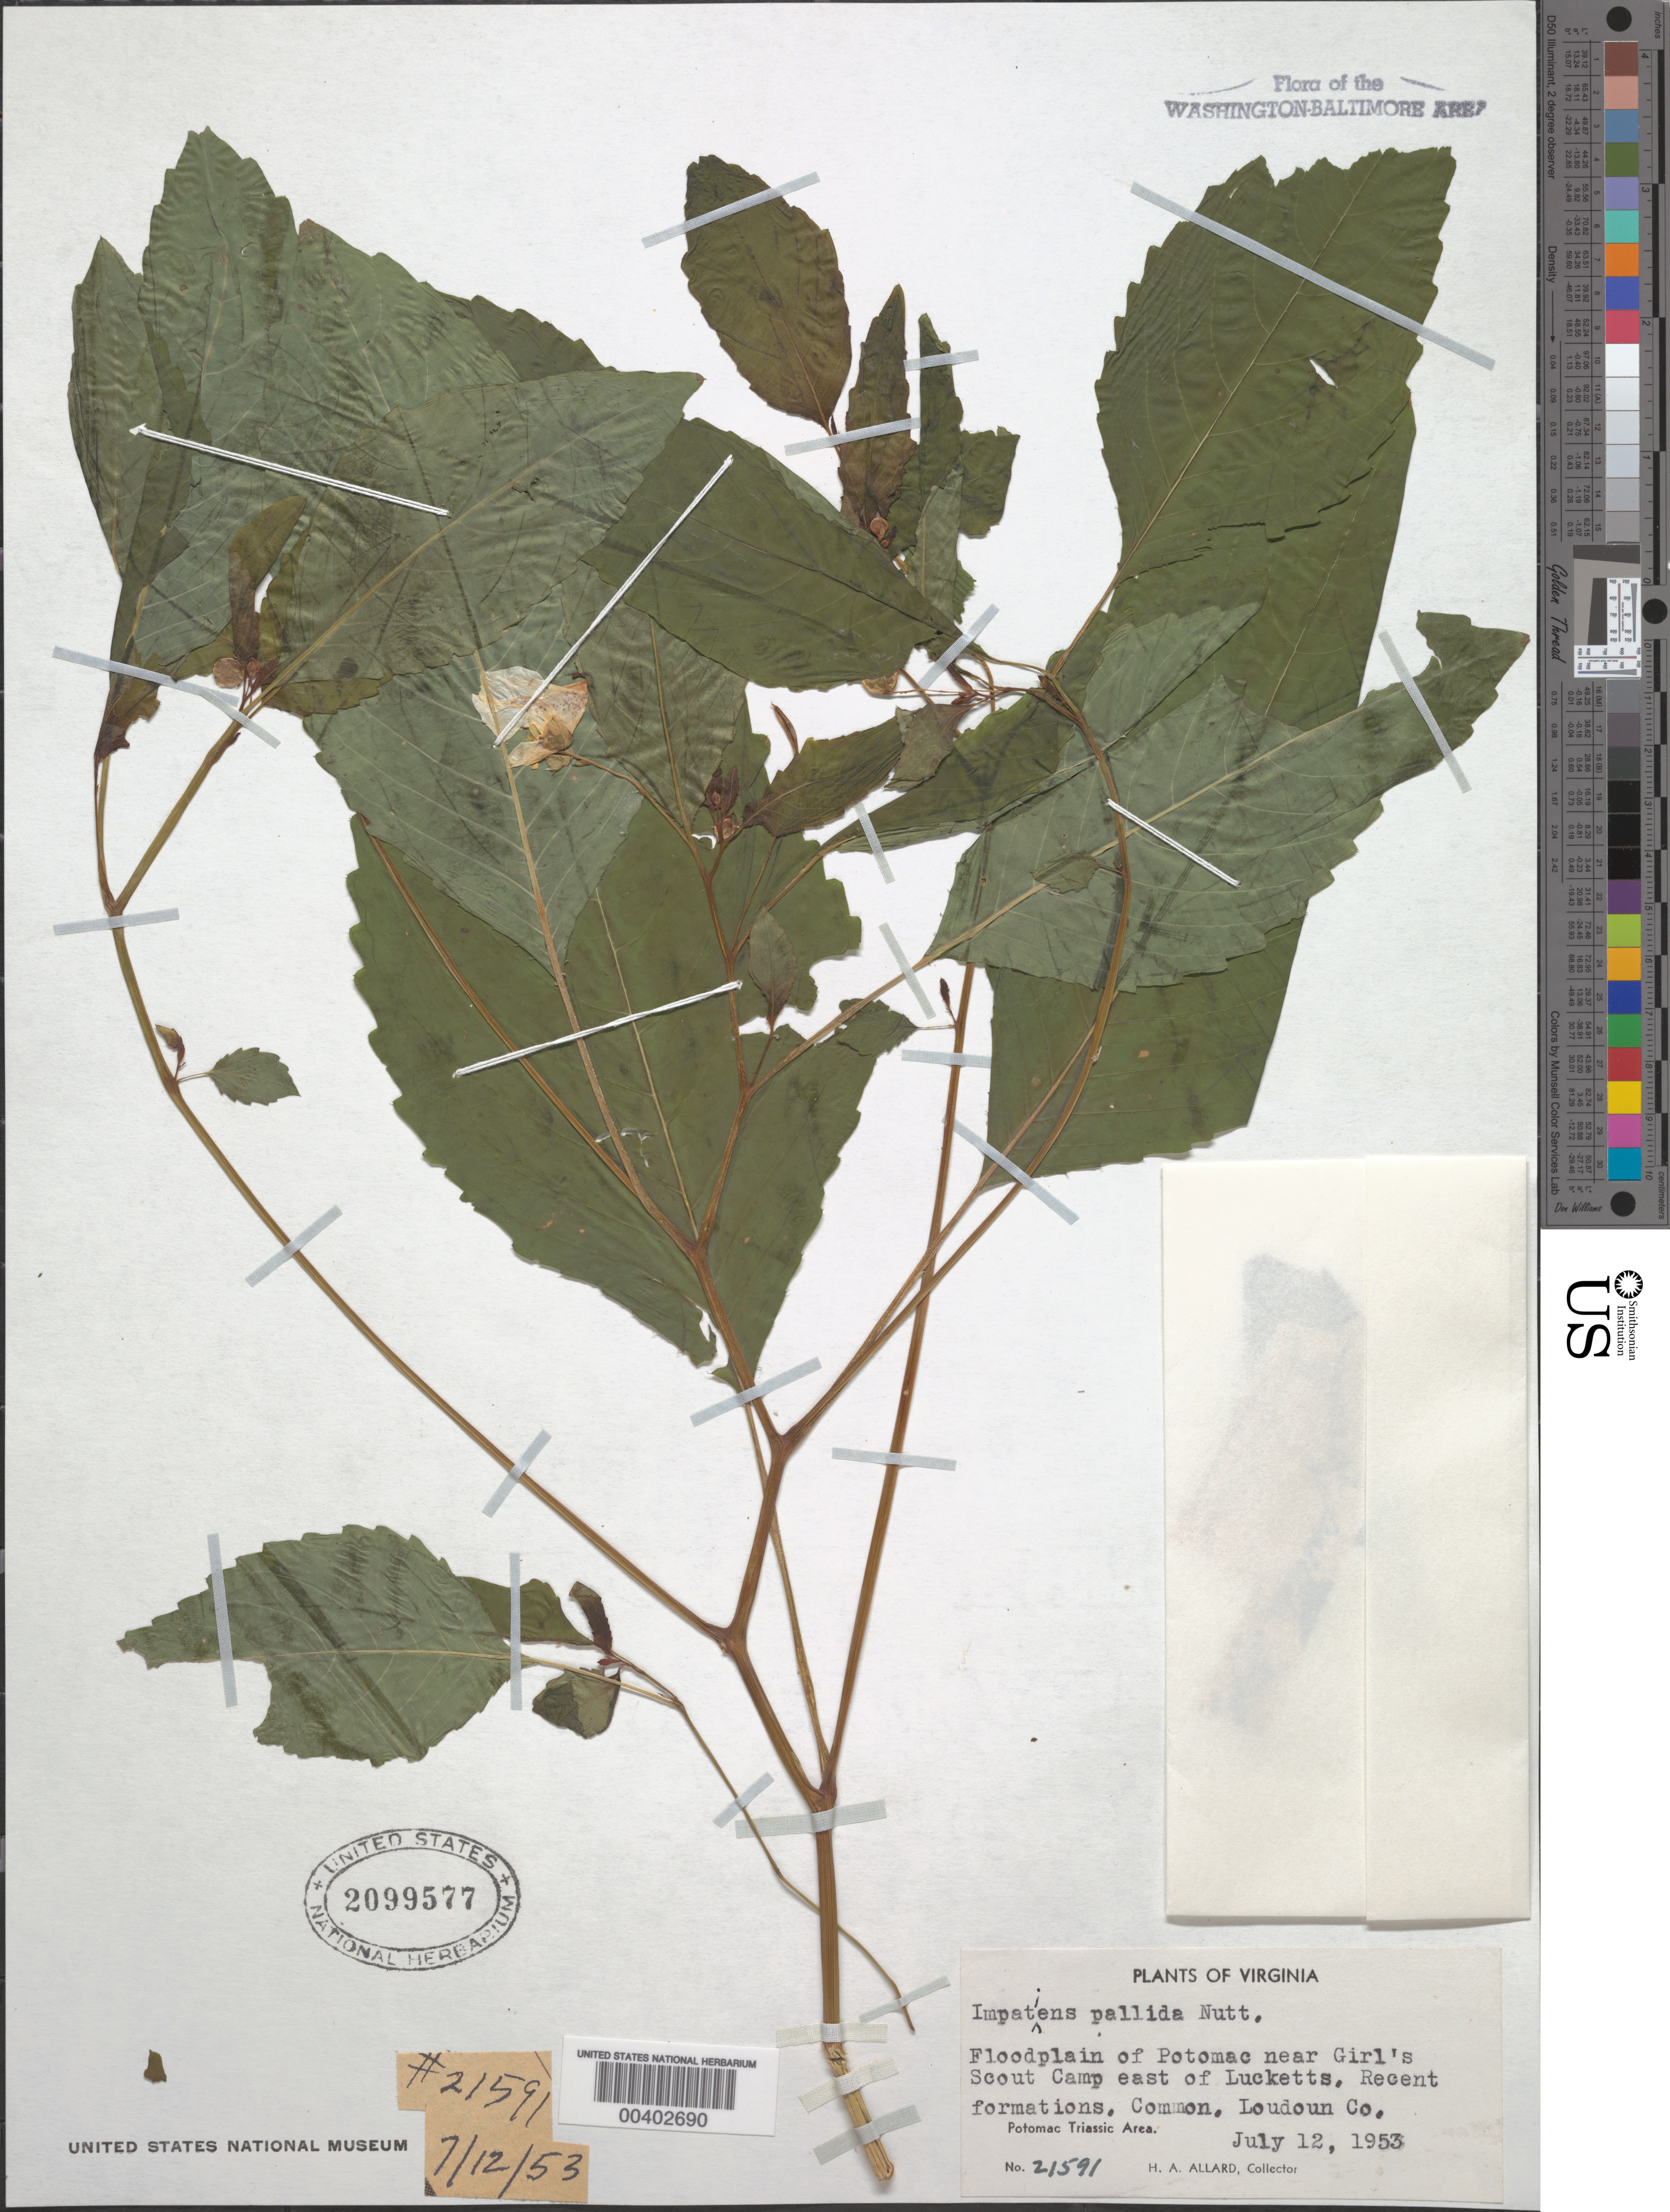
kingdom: Plantae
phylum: Tracheophyta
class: Magnoliopsida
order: Ericales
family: Balsaminaceae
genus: Impatiens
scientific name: Impatiens pallida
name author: Nutt.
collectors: H. A. Allard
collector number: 21591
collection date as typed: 12 Jul 1953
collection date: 1953-07-12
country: United States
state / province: Virginia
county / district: Loudoun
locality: Potomac River near Girl Scout Camp east of Lucketts C. & O. Canal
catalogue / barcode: US 2099577